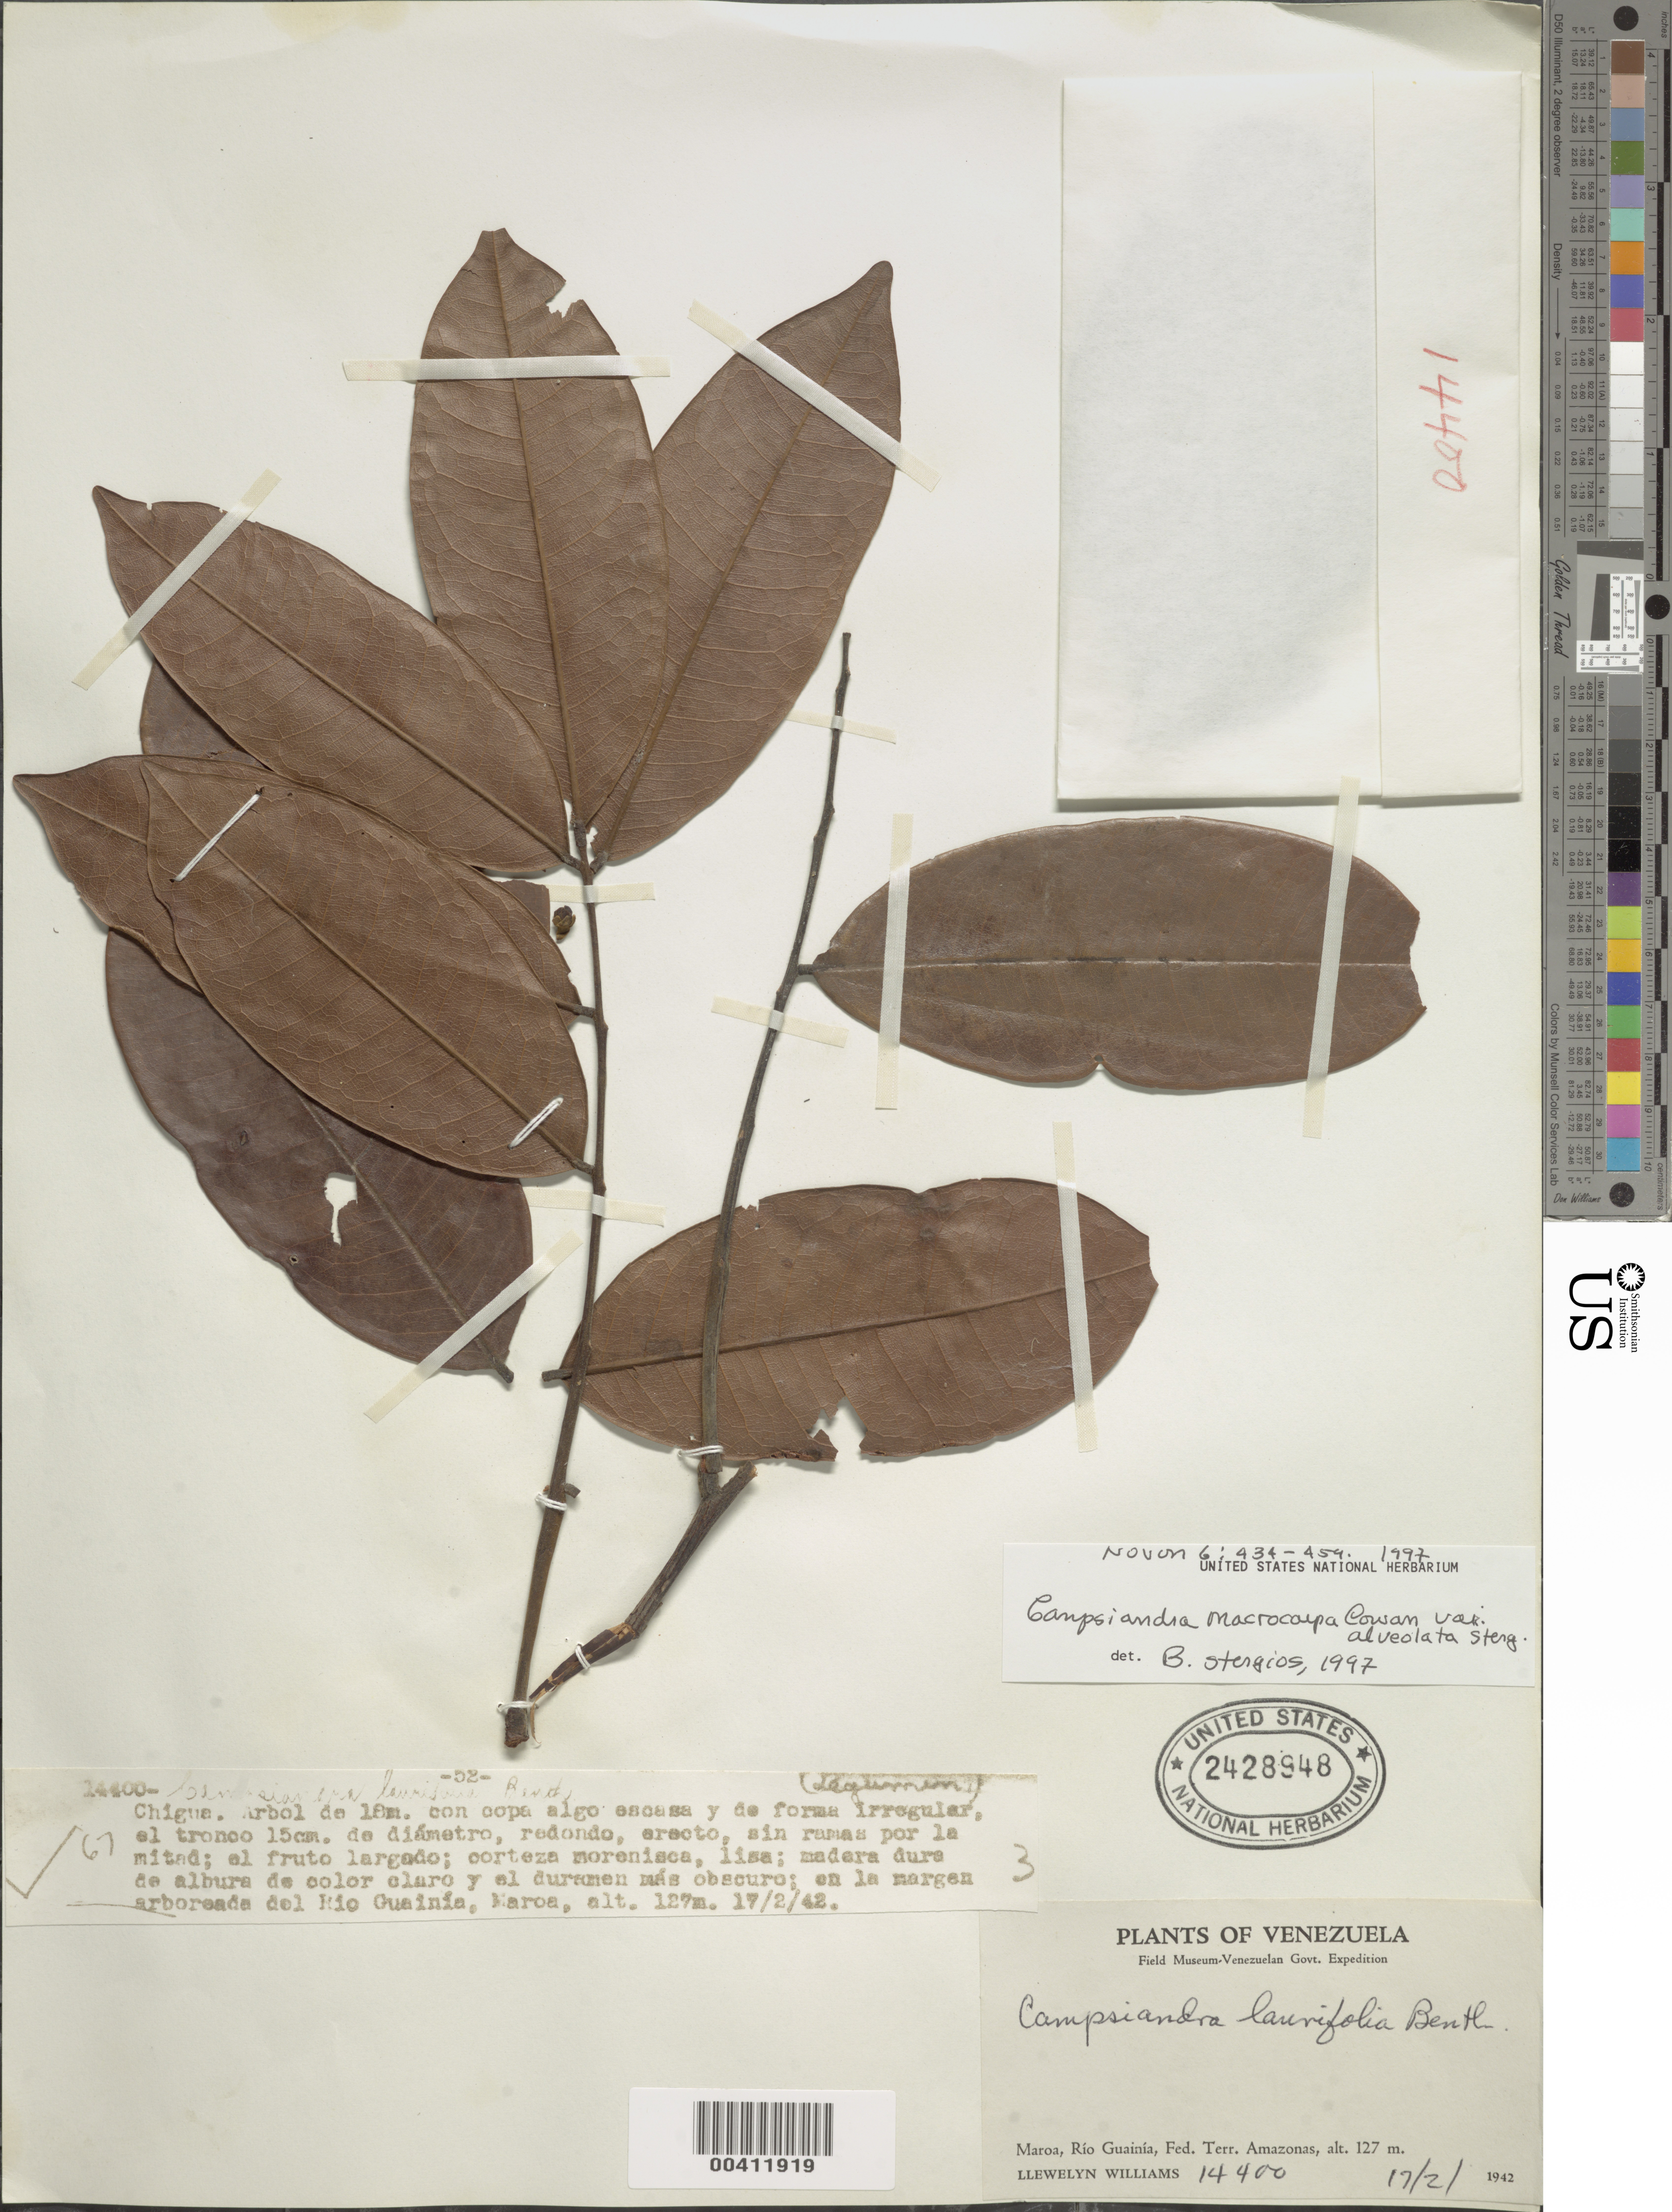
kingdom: Plantae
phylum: Tracheophyta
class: Magnoliopsida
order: Fabales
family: Fabaceae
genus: Campsiandra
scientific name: Campsiandra macrocarpa var. alveolata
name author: Stergios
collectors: Ll. Williams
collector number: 14400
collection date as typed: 17 Feb 1942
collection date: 1942-02-17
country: Venezuela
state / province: Amazonas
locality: Maroa, rio guainia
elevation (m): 127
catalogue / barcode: US 2428948